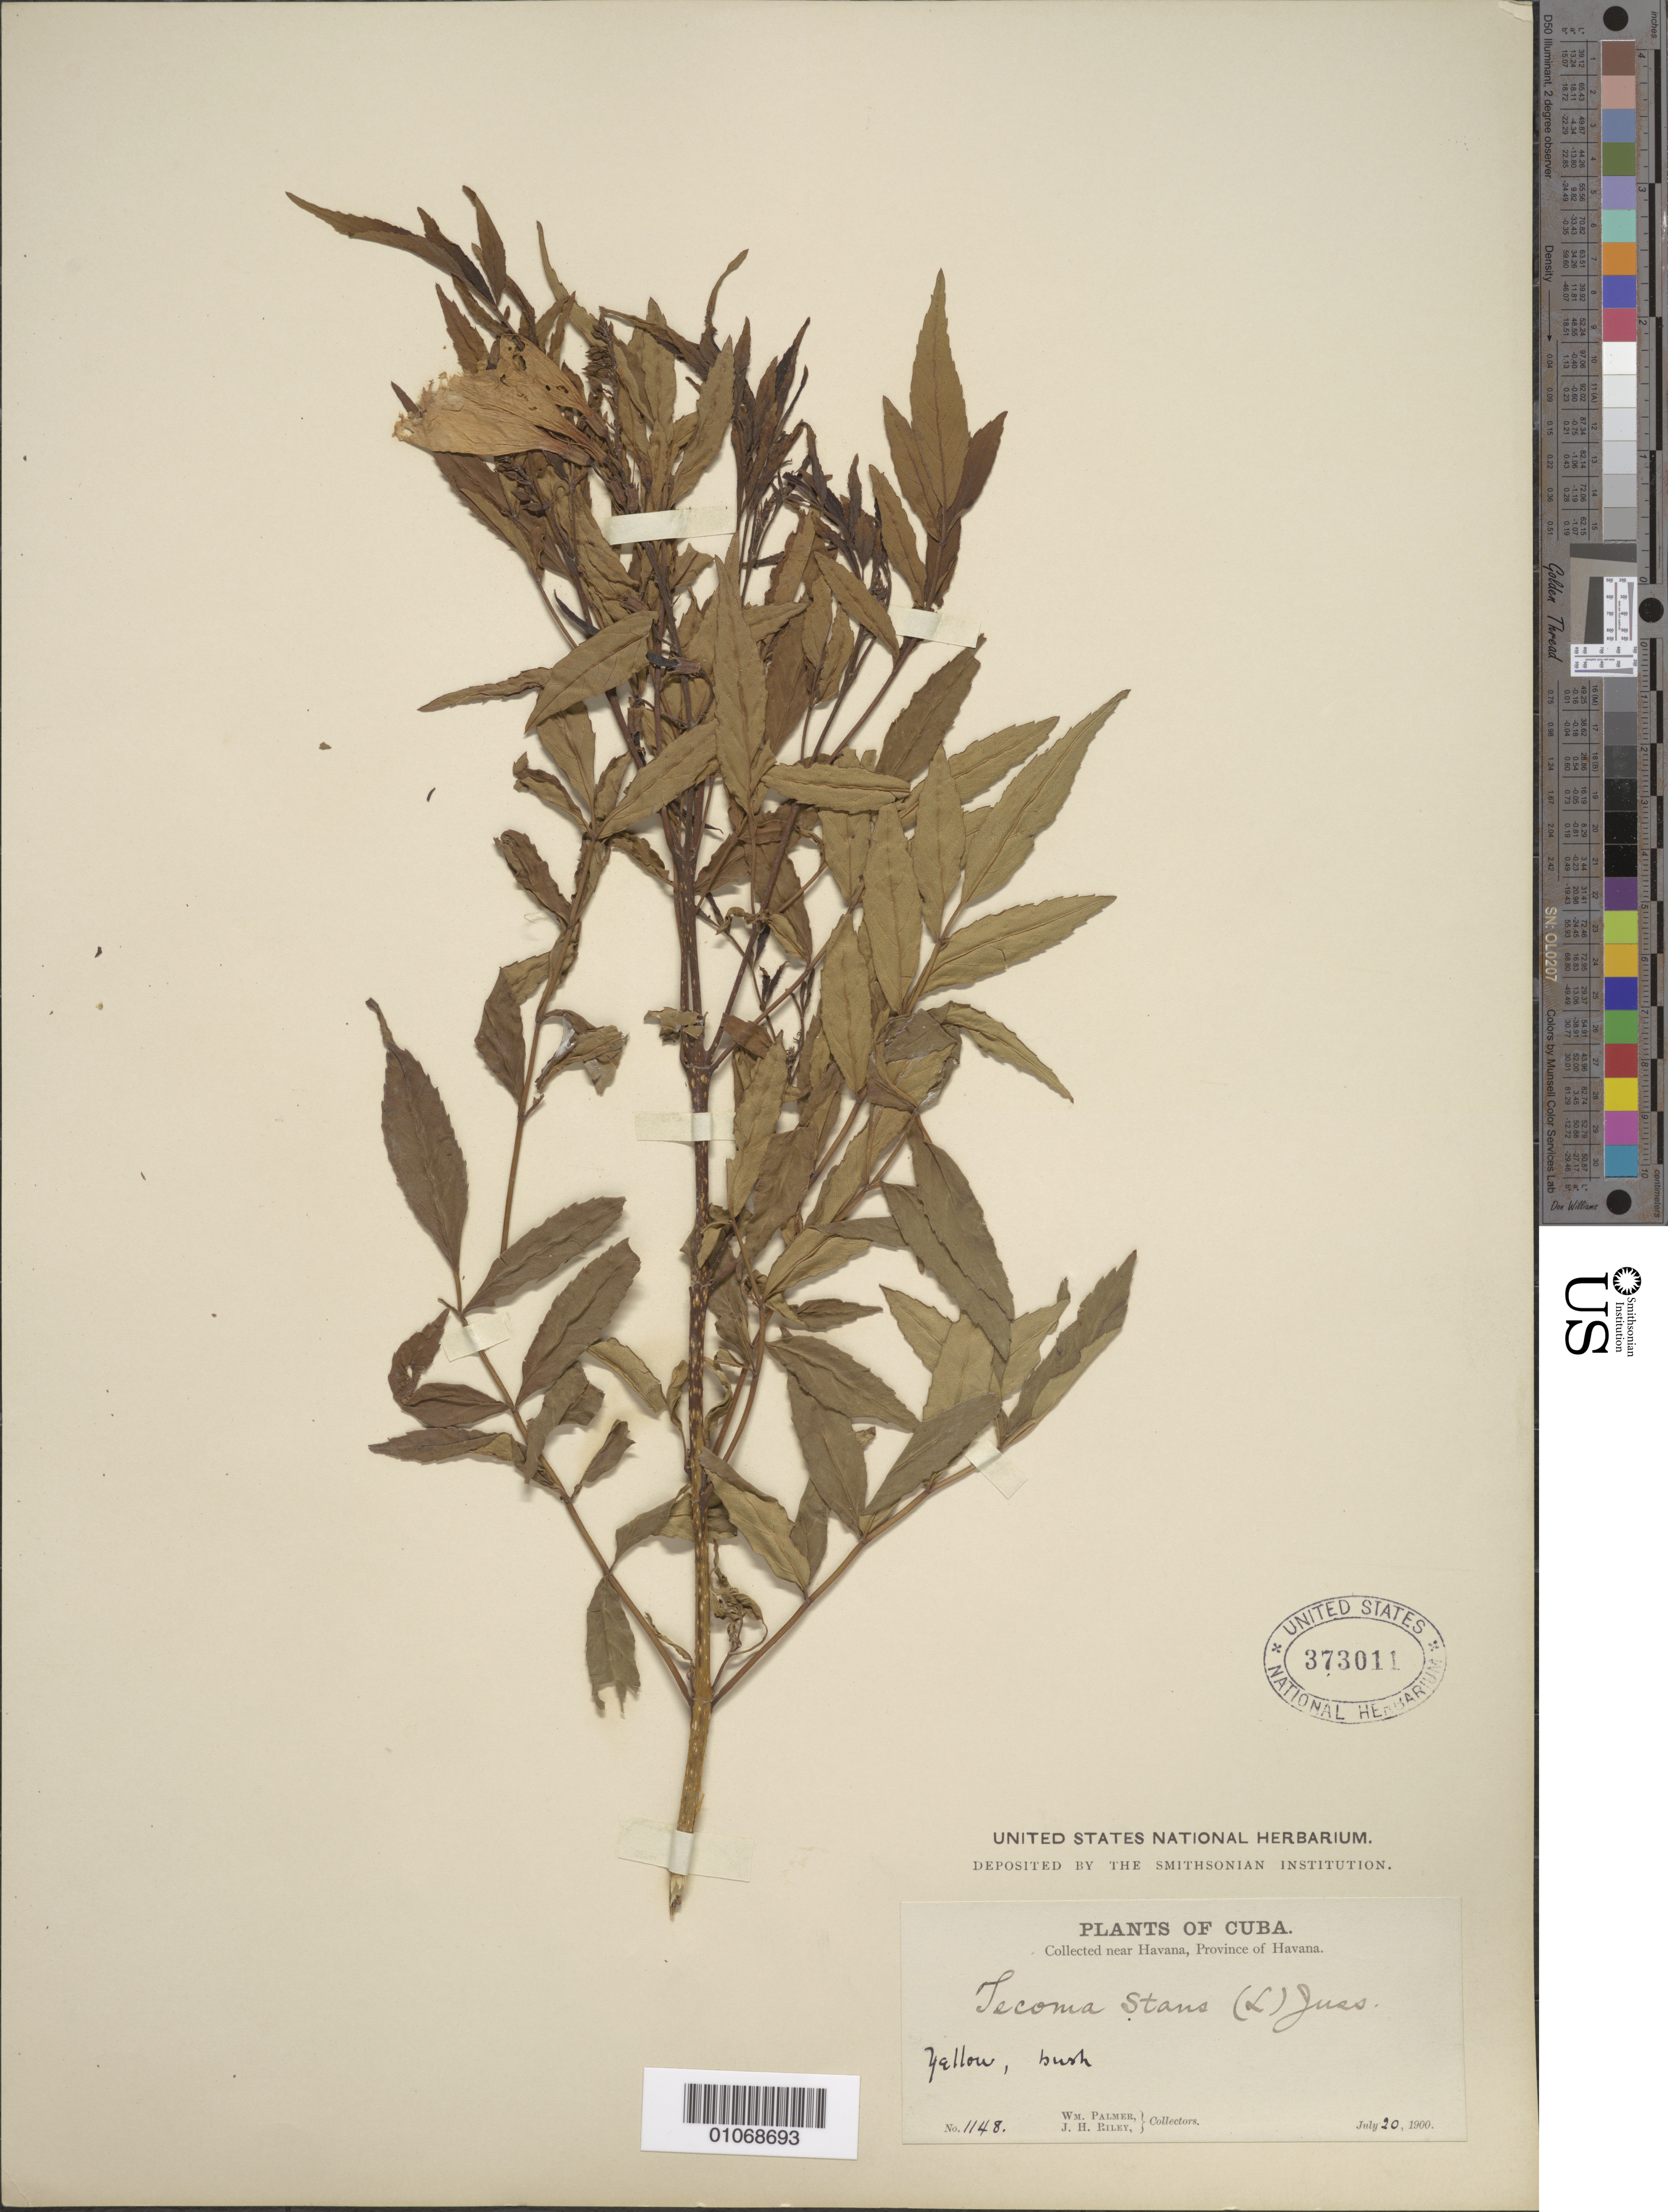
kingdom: Plantae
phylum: Tracheophyta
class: Magnoliopsida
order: Lamiales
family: Bignoniaceae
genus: Tecoma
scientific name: Tecoma stans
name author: (L.) Juss. ex Kunth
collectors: W. Palmer & J. H. Riley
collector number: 1148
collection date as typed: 20 Jul 1900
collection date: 1900-07-20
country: Cuba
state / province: La Habana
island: Cuba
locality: Collected near Havana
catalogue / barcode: US 373011